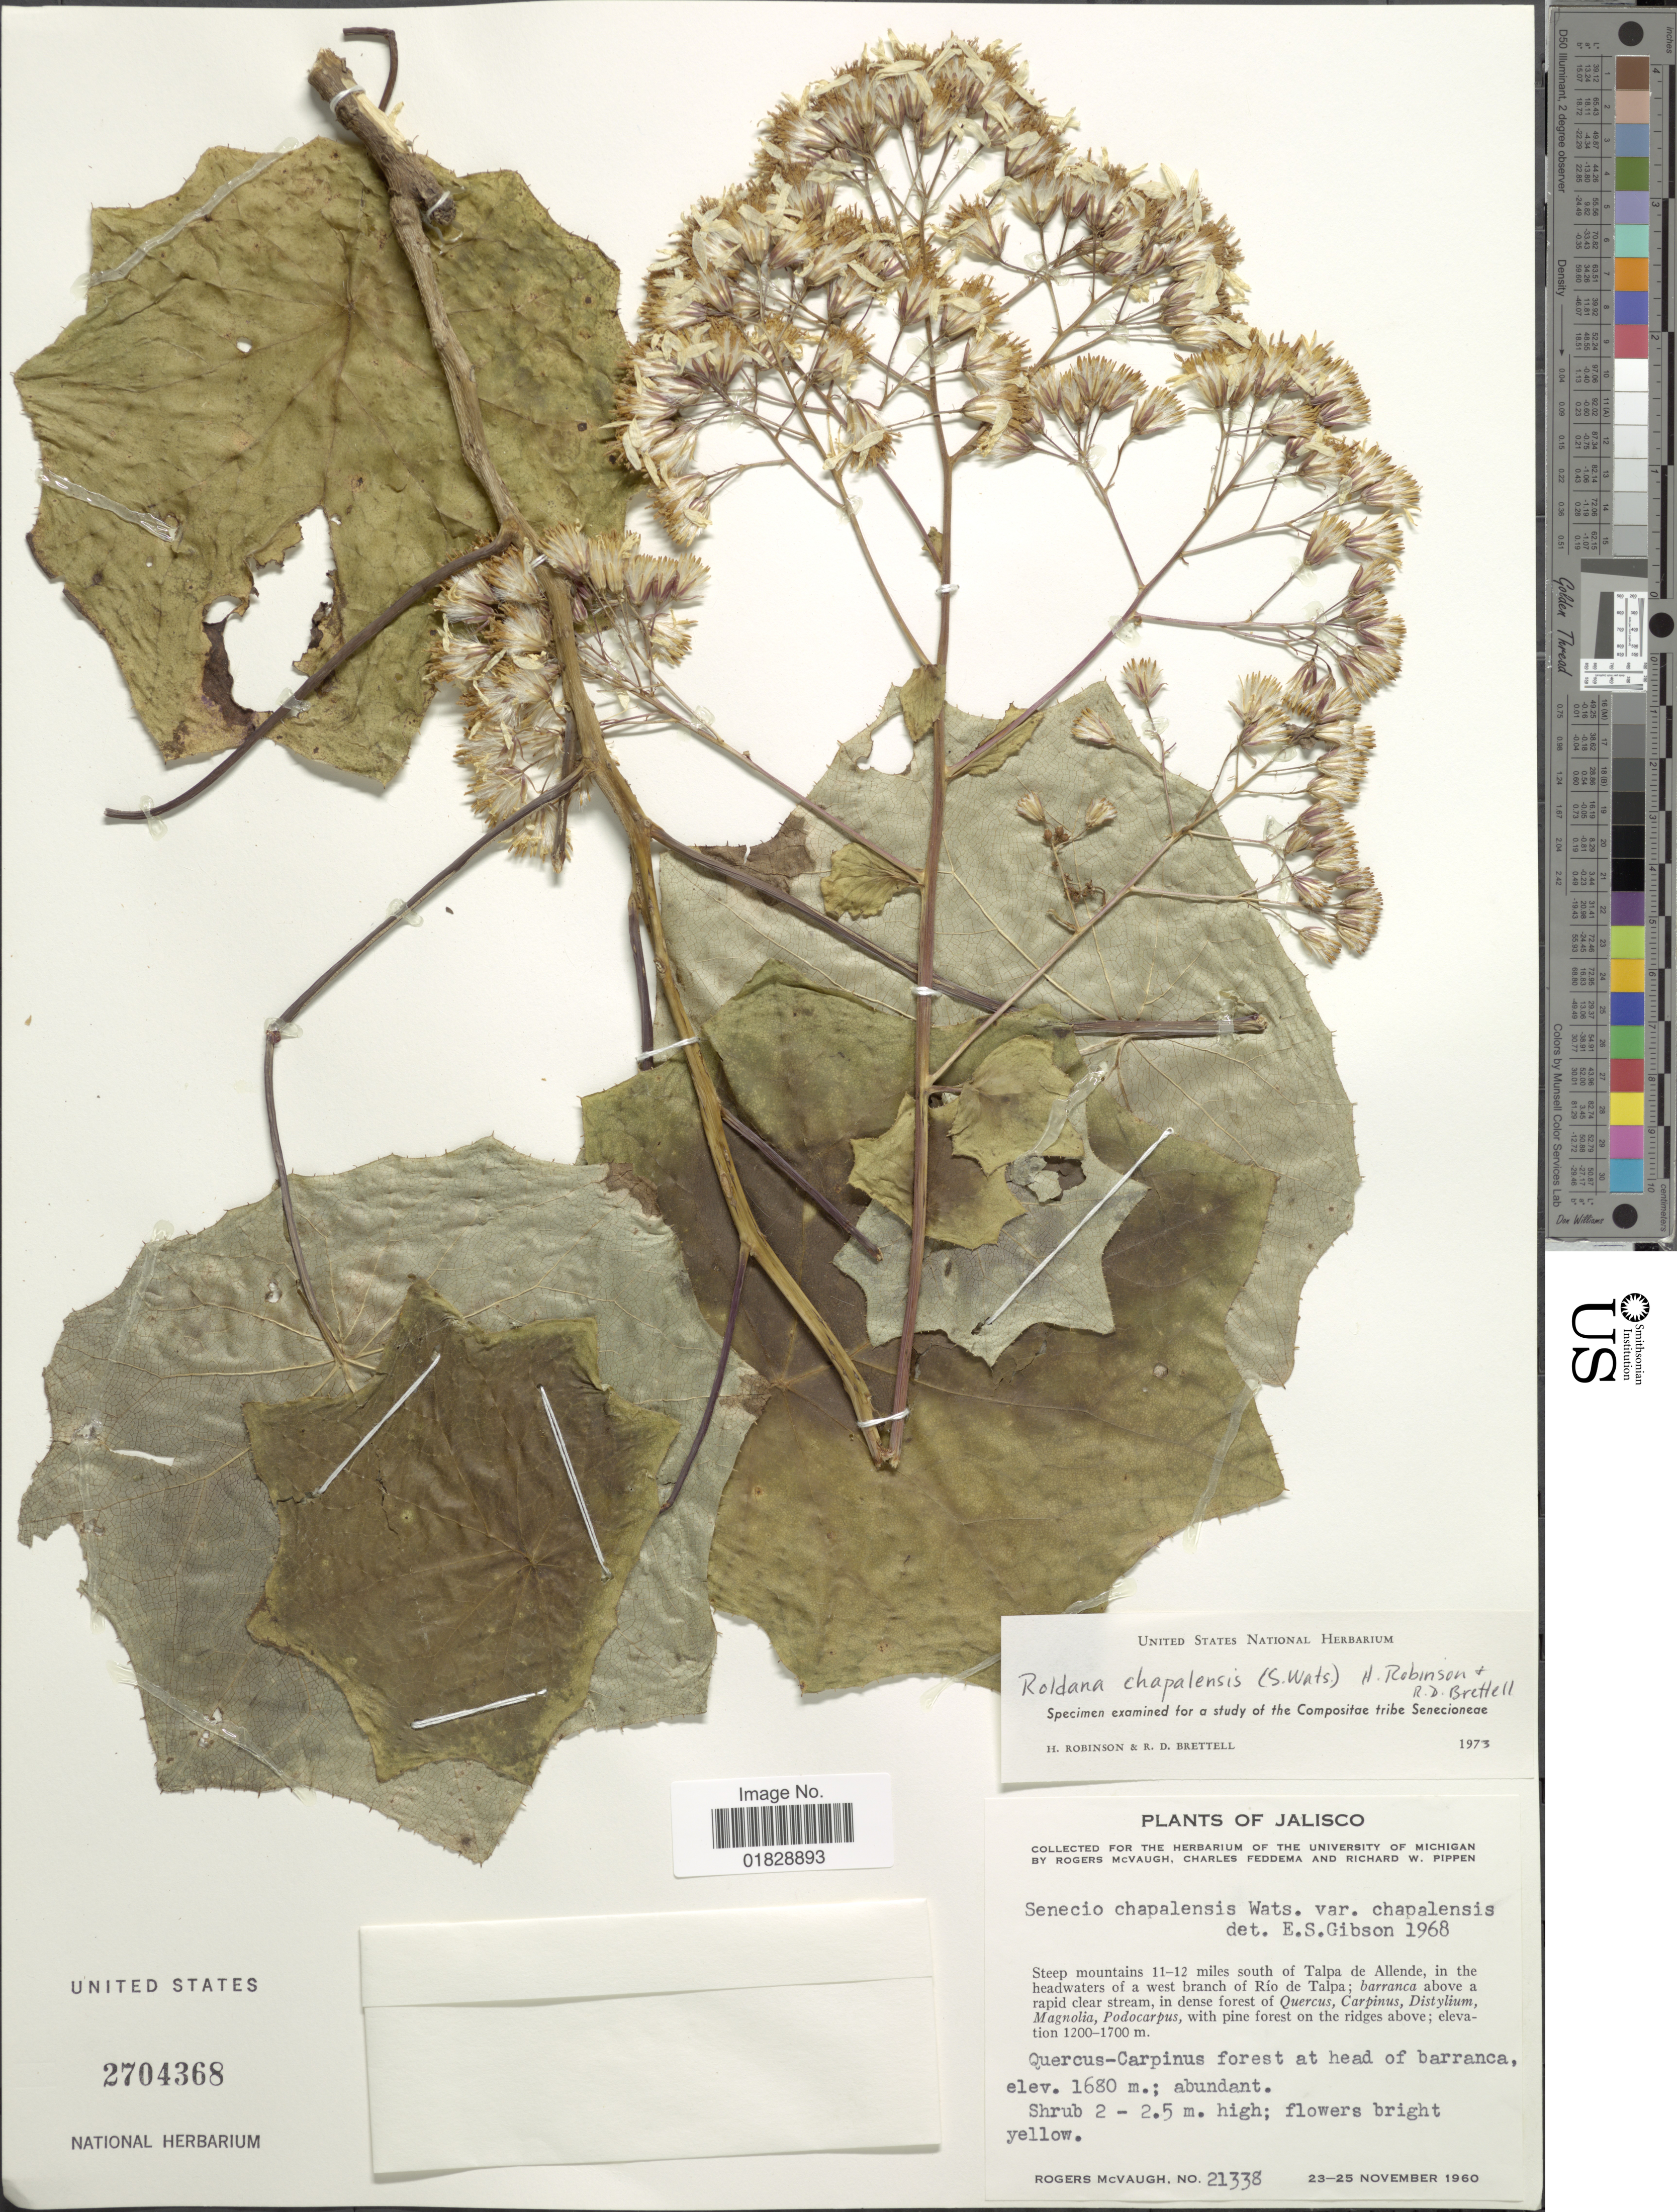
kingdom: Plantae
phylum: Tracheophyta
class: Magnoliopsida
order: Asterales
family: Asteraceae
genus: Roldana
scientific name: Roldana chapalensis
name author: (S. Watson) H. Rob. & Brettell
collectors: R. McVaugh, C. Feddema & R. W. Pippen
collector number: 21338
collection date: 1960-11-23/1960-11-25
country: Mexico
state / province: Jalisco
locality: Steep mountains 11-12 miles south of Talpa de Allende, in the headwaters of a west branch jof Rio de Talpa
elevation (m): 1200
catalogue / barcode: US 2704368